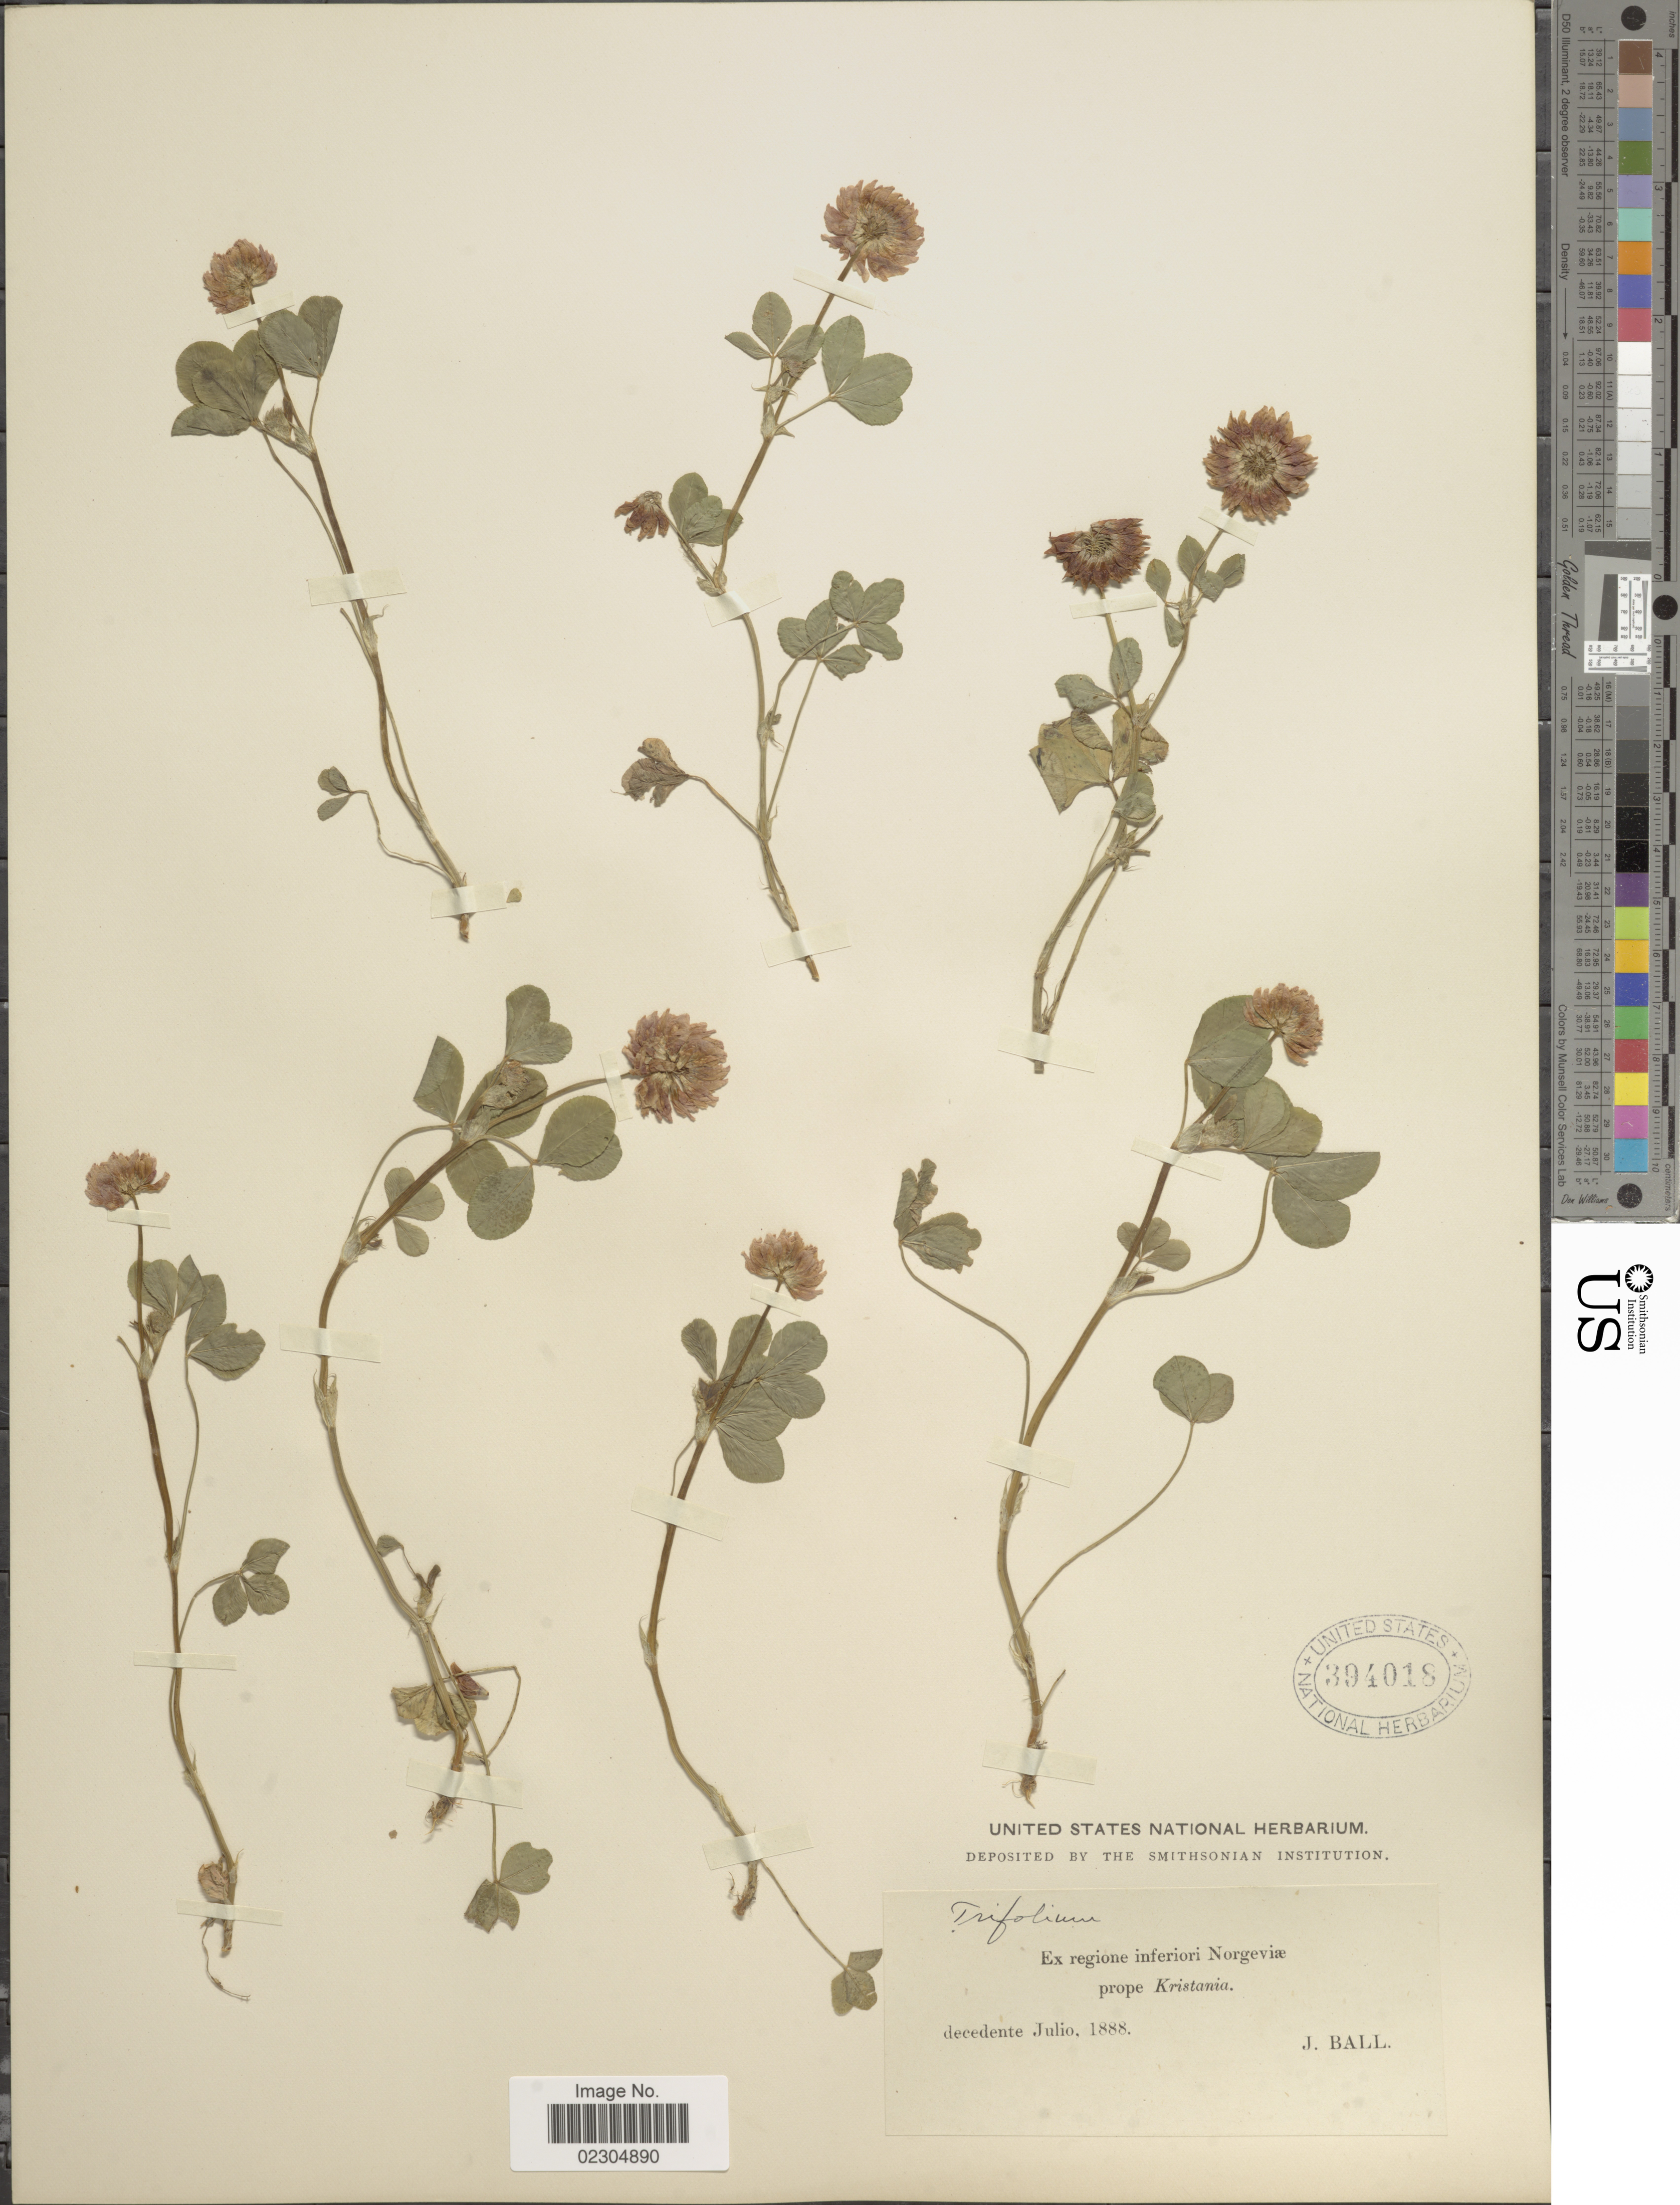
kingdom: Plantae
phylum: Tracheophyta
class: Magnoliopsida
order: Fabales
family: Fabaceae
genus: Trifolium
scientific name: Trifolium sp.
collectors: J. Ball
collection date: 1888-07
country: Norway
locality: Ex regione inferiori Norgeviae prope Kristania.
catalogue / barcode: US 394018